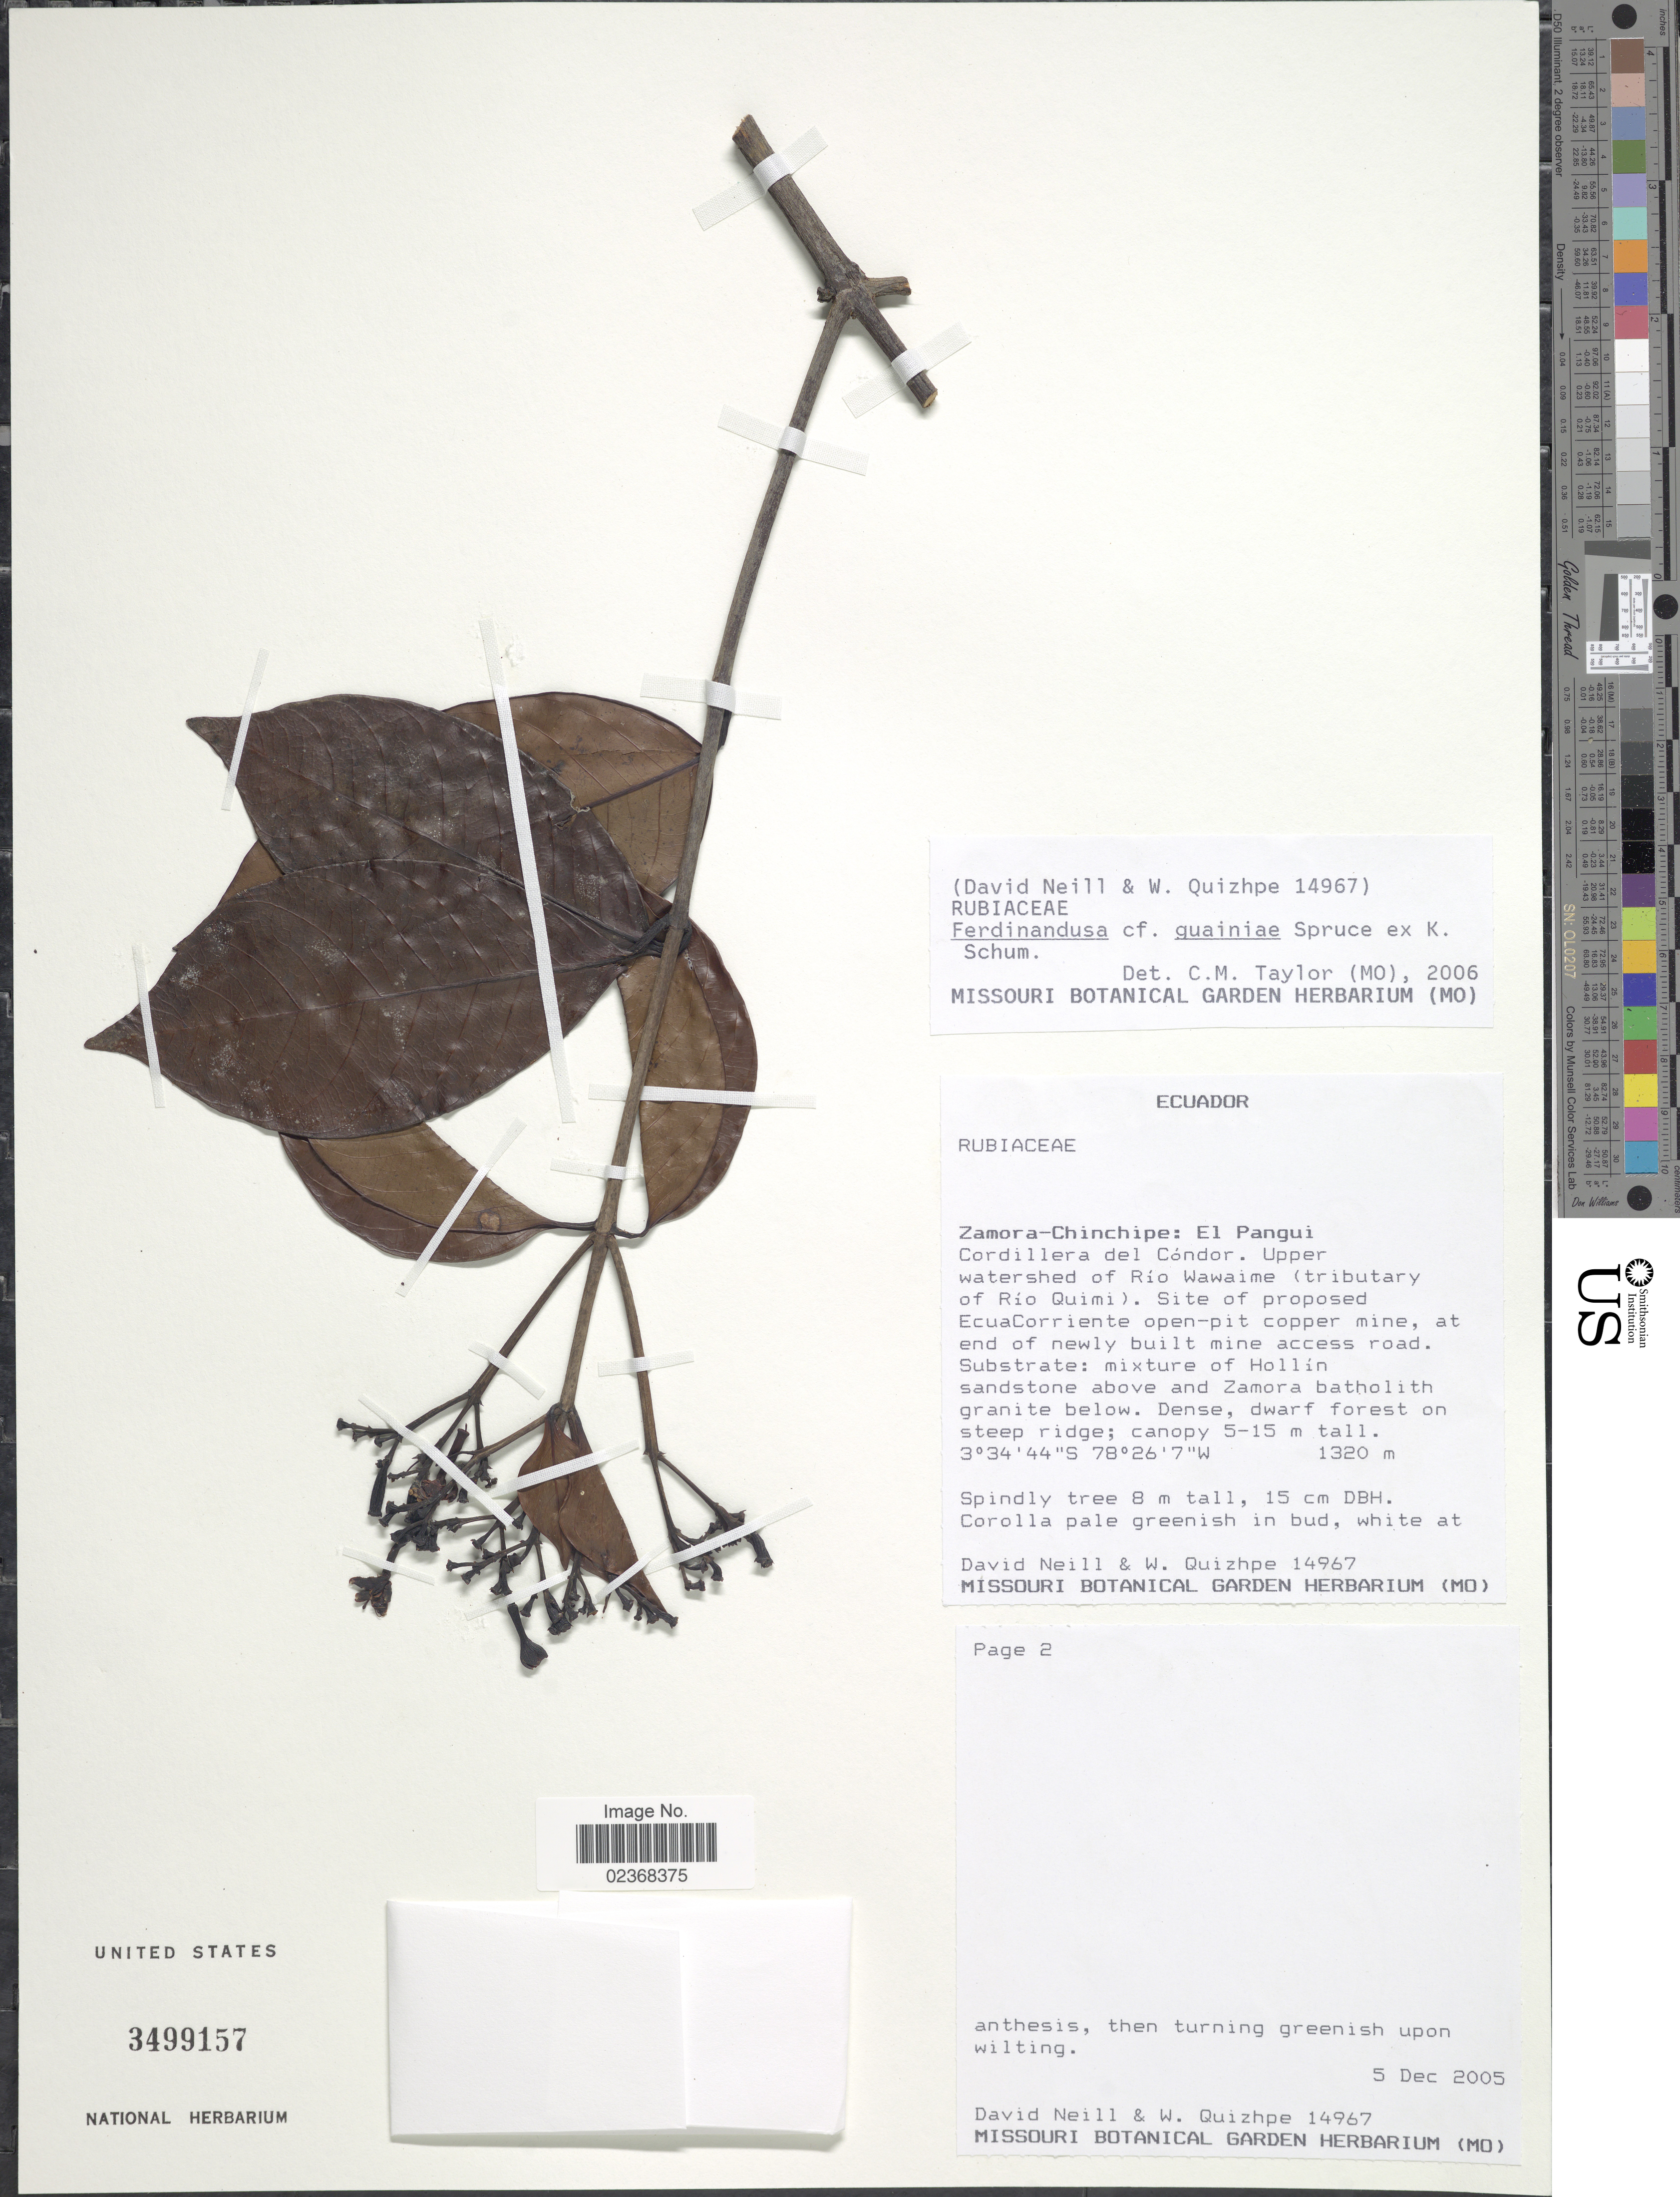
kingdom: Plantae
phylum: Tracheophyta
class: Magnoliopsida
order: Gentianales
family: Rubiaceae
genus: Ferdinandusa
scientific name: Ferdinandusa guainiae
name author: Spruce ex K. Schum.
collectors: D. A. Neill & W. Quizhpe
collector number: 14967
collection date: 2005-12-05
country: Ecuador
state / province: Zamora-Chinchipe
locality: El Pangui, Cordillera del Condor. Upper watershed of Rio Wawaime (tributary of Rio Quimi). Site of proposed EcuaCorriente open pit copper mine, at end of newly built mine access road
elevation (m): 1320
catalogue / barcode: US 3499157